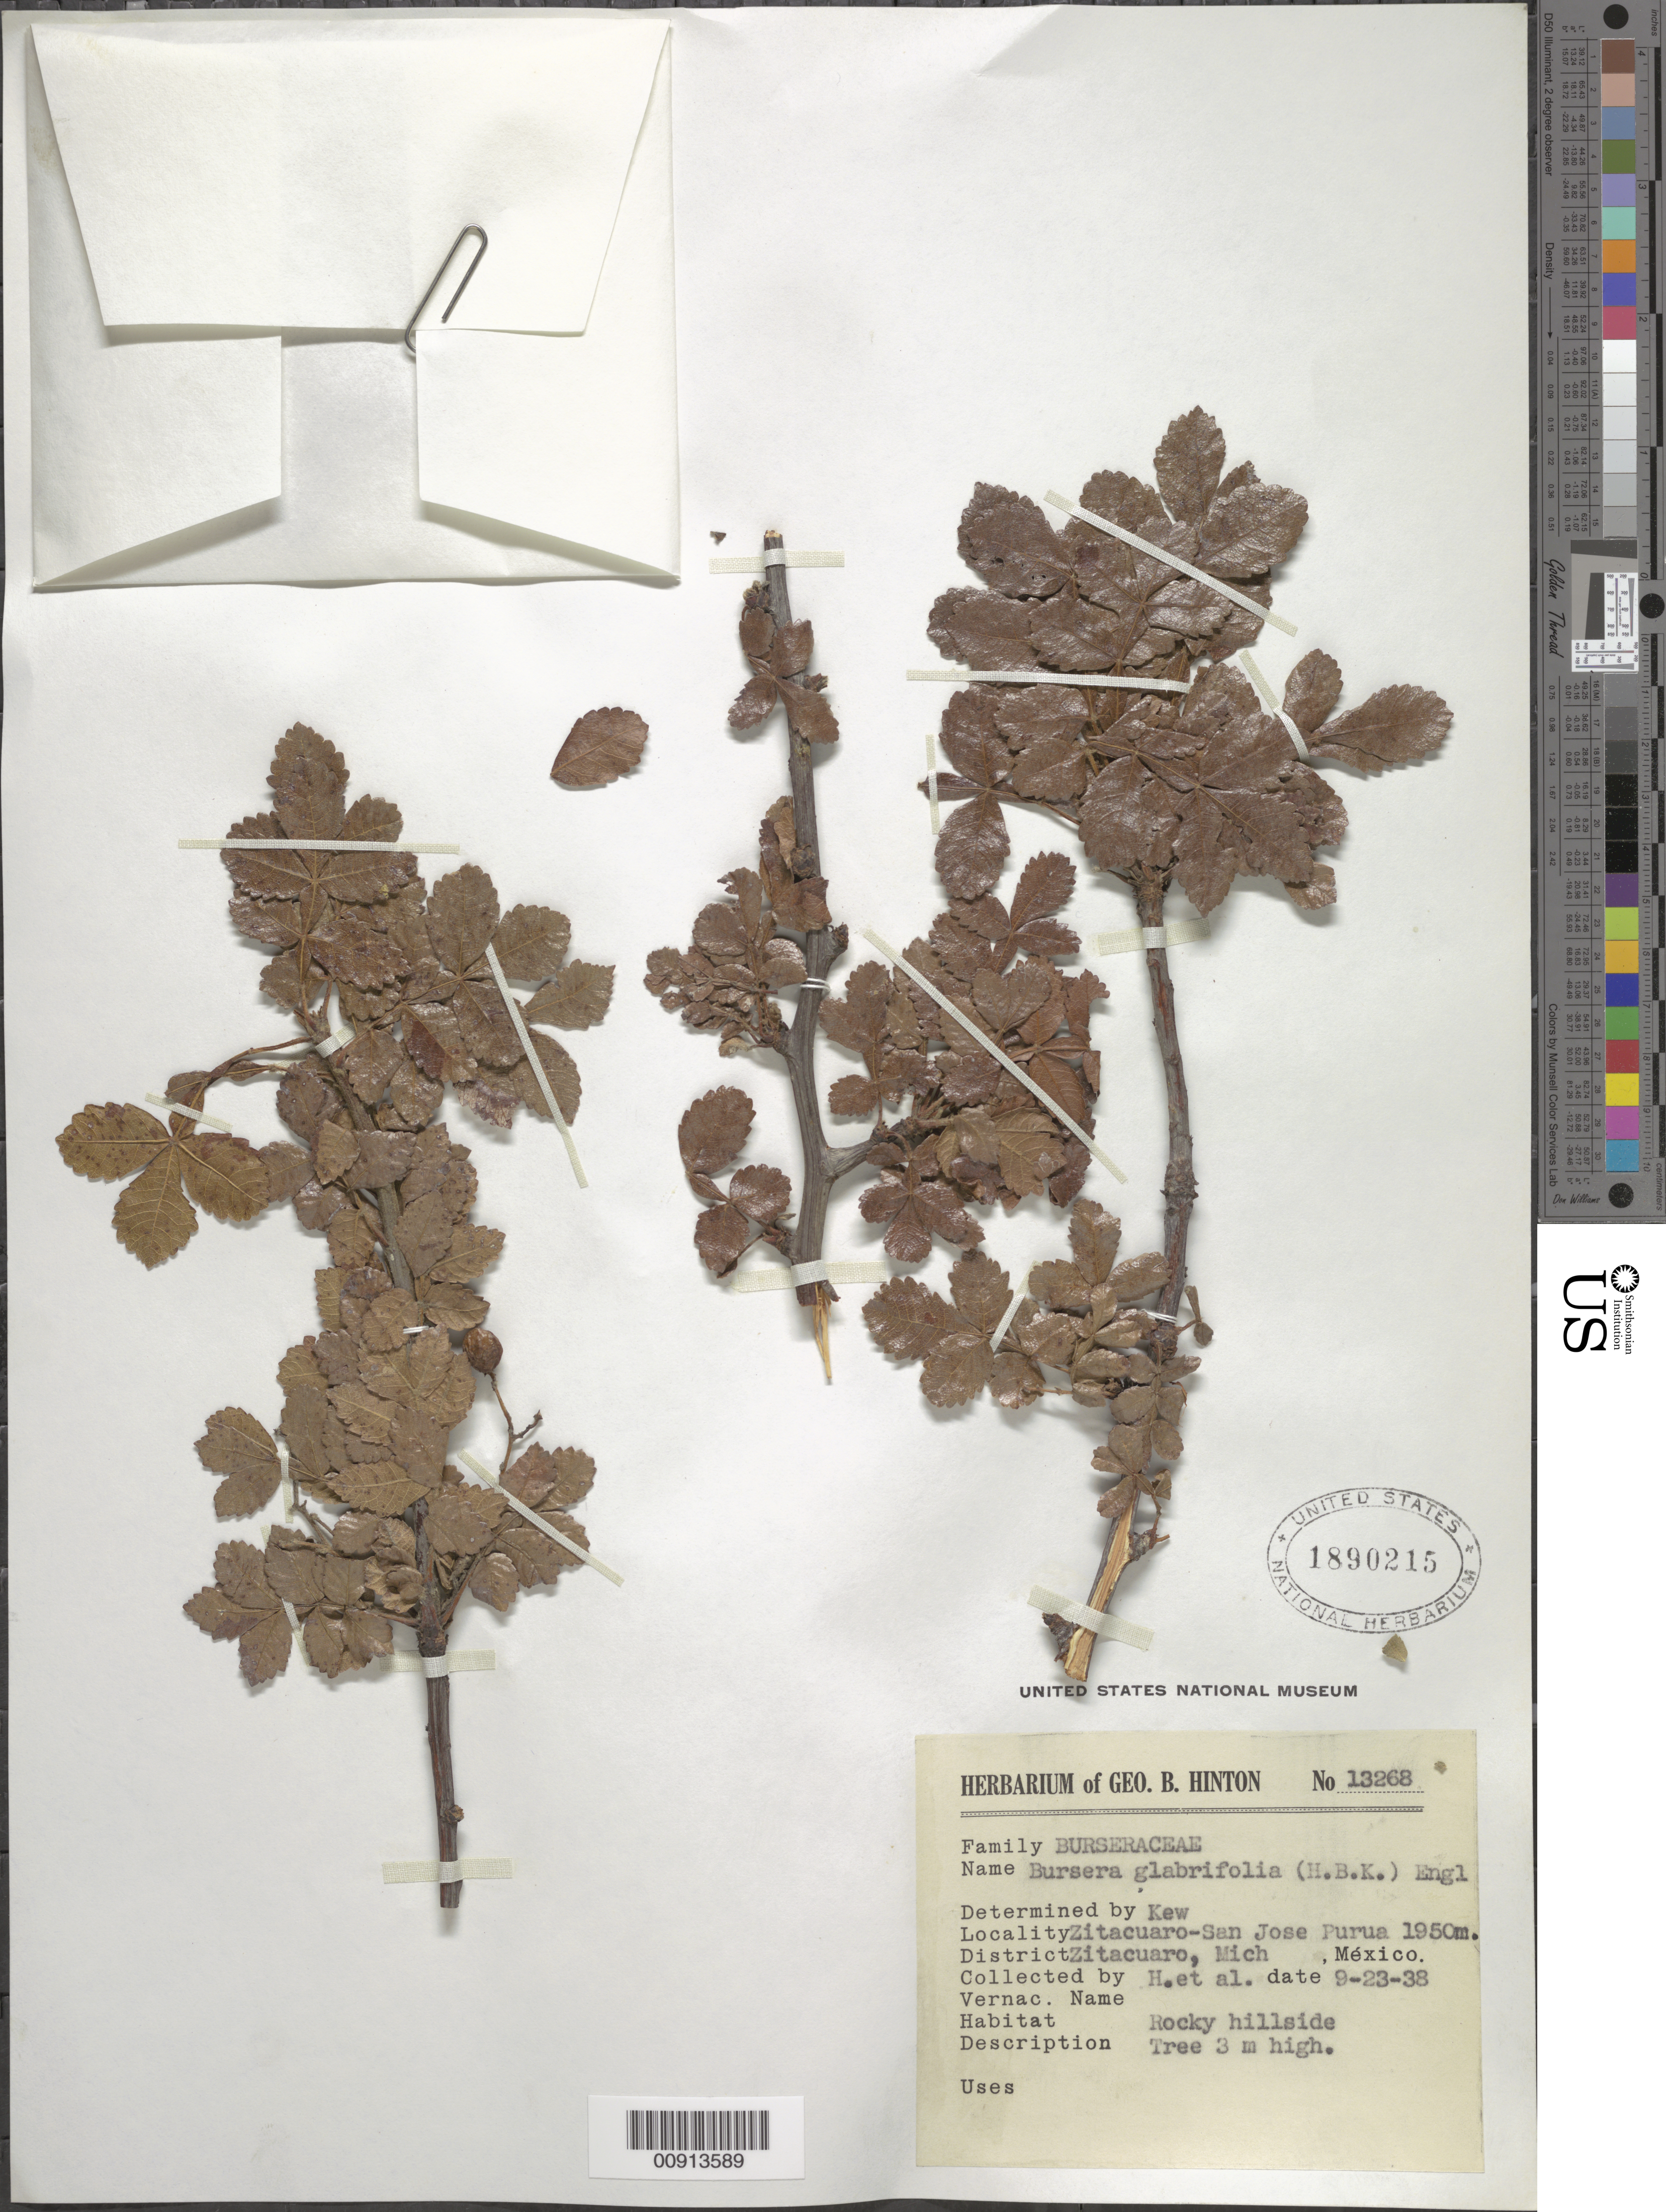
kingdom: Plantae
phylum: Tracheophyta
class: Magnoliopsida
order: Sapindales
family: Burseraceae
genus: Bursera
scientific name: Bursera glabrifolia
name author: (Kunth) Engl.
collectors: G. B. Hinton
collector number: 13268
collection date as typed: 23 Sep 1938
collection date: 1938-09-23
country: Mexico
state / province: Michoacán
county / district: Zitácuaro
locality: Zitácuaro - San José Purua, District Zitácuaro, Michoacán.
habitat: Rocky hillside.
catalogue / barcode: US 1890215